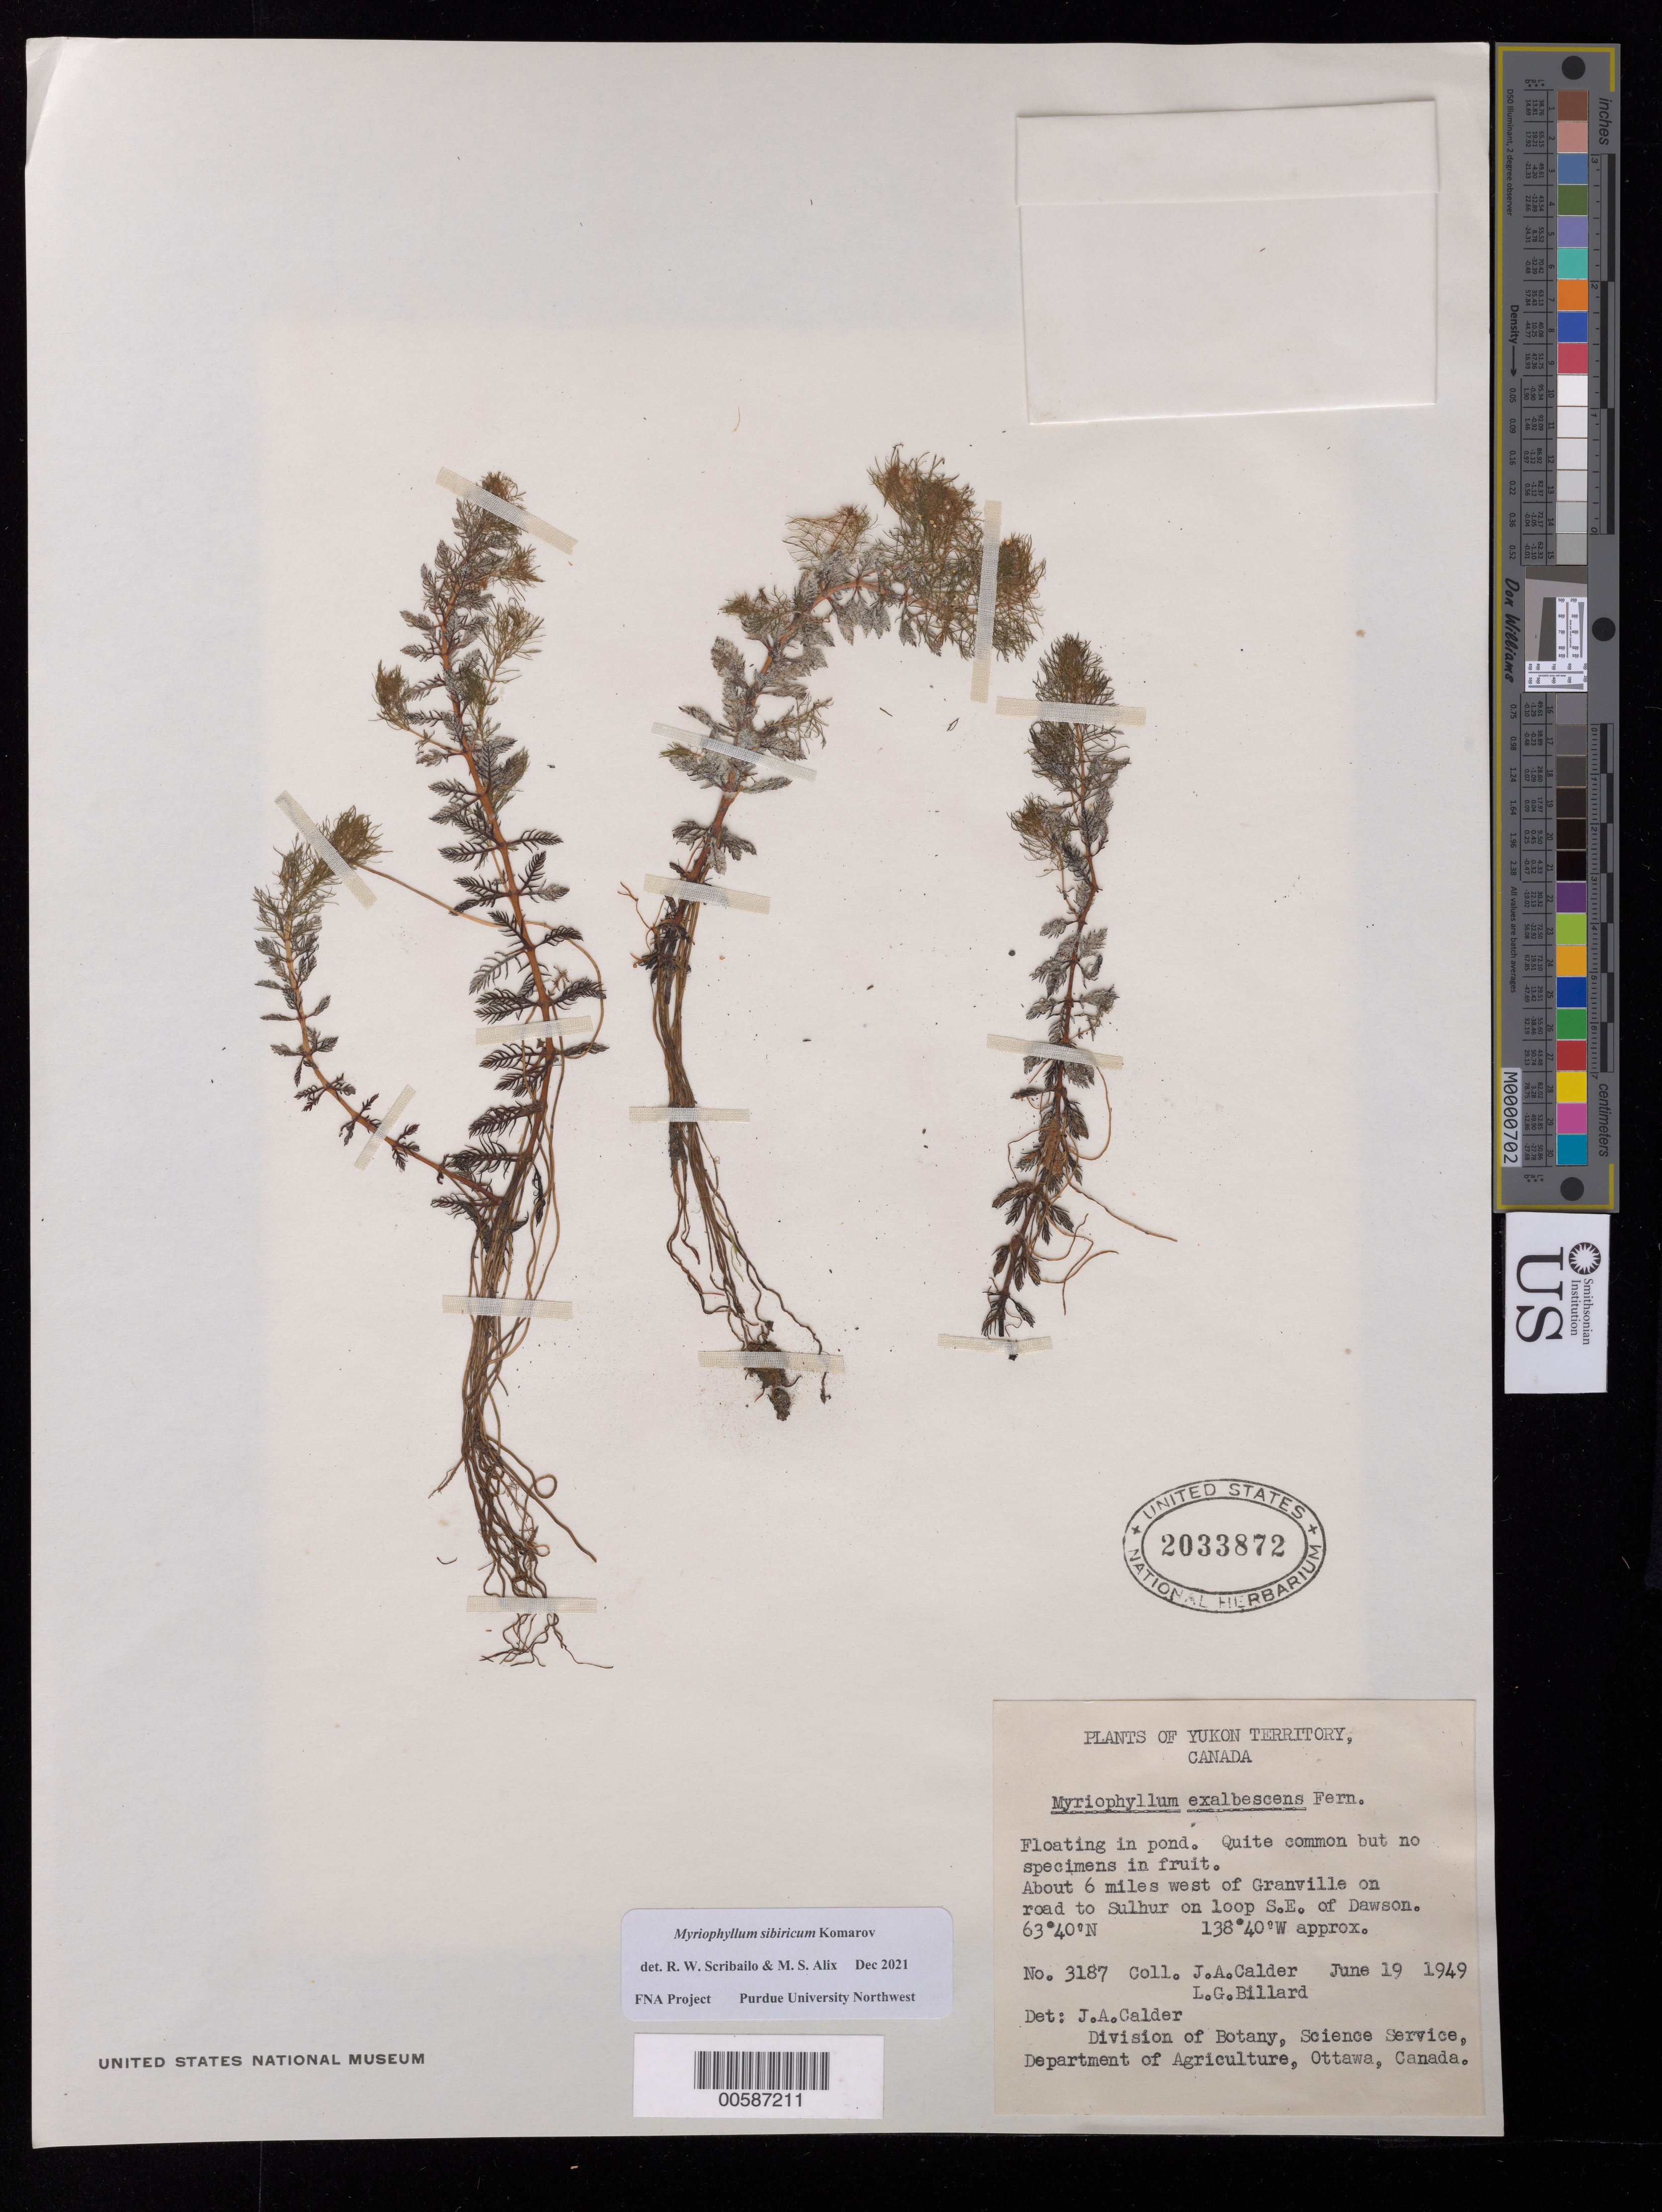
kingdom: Plantae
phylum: Tracheophyta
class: Magnoliopsida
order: Saxifragales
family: Haloragaceae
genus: Myriophyllum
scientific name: Myriophyllum sibiricum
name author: Kom.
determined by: Scribailo, R. W.; Alix, M. S.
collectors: J. A. Calder & L. Billard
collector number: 3187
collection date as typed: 19 Jun 1949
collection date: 1949-06-19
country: Canada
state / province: Yukon Territory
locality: W of Granville, SE of Dawson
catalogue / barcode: US 2033872